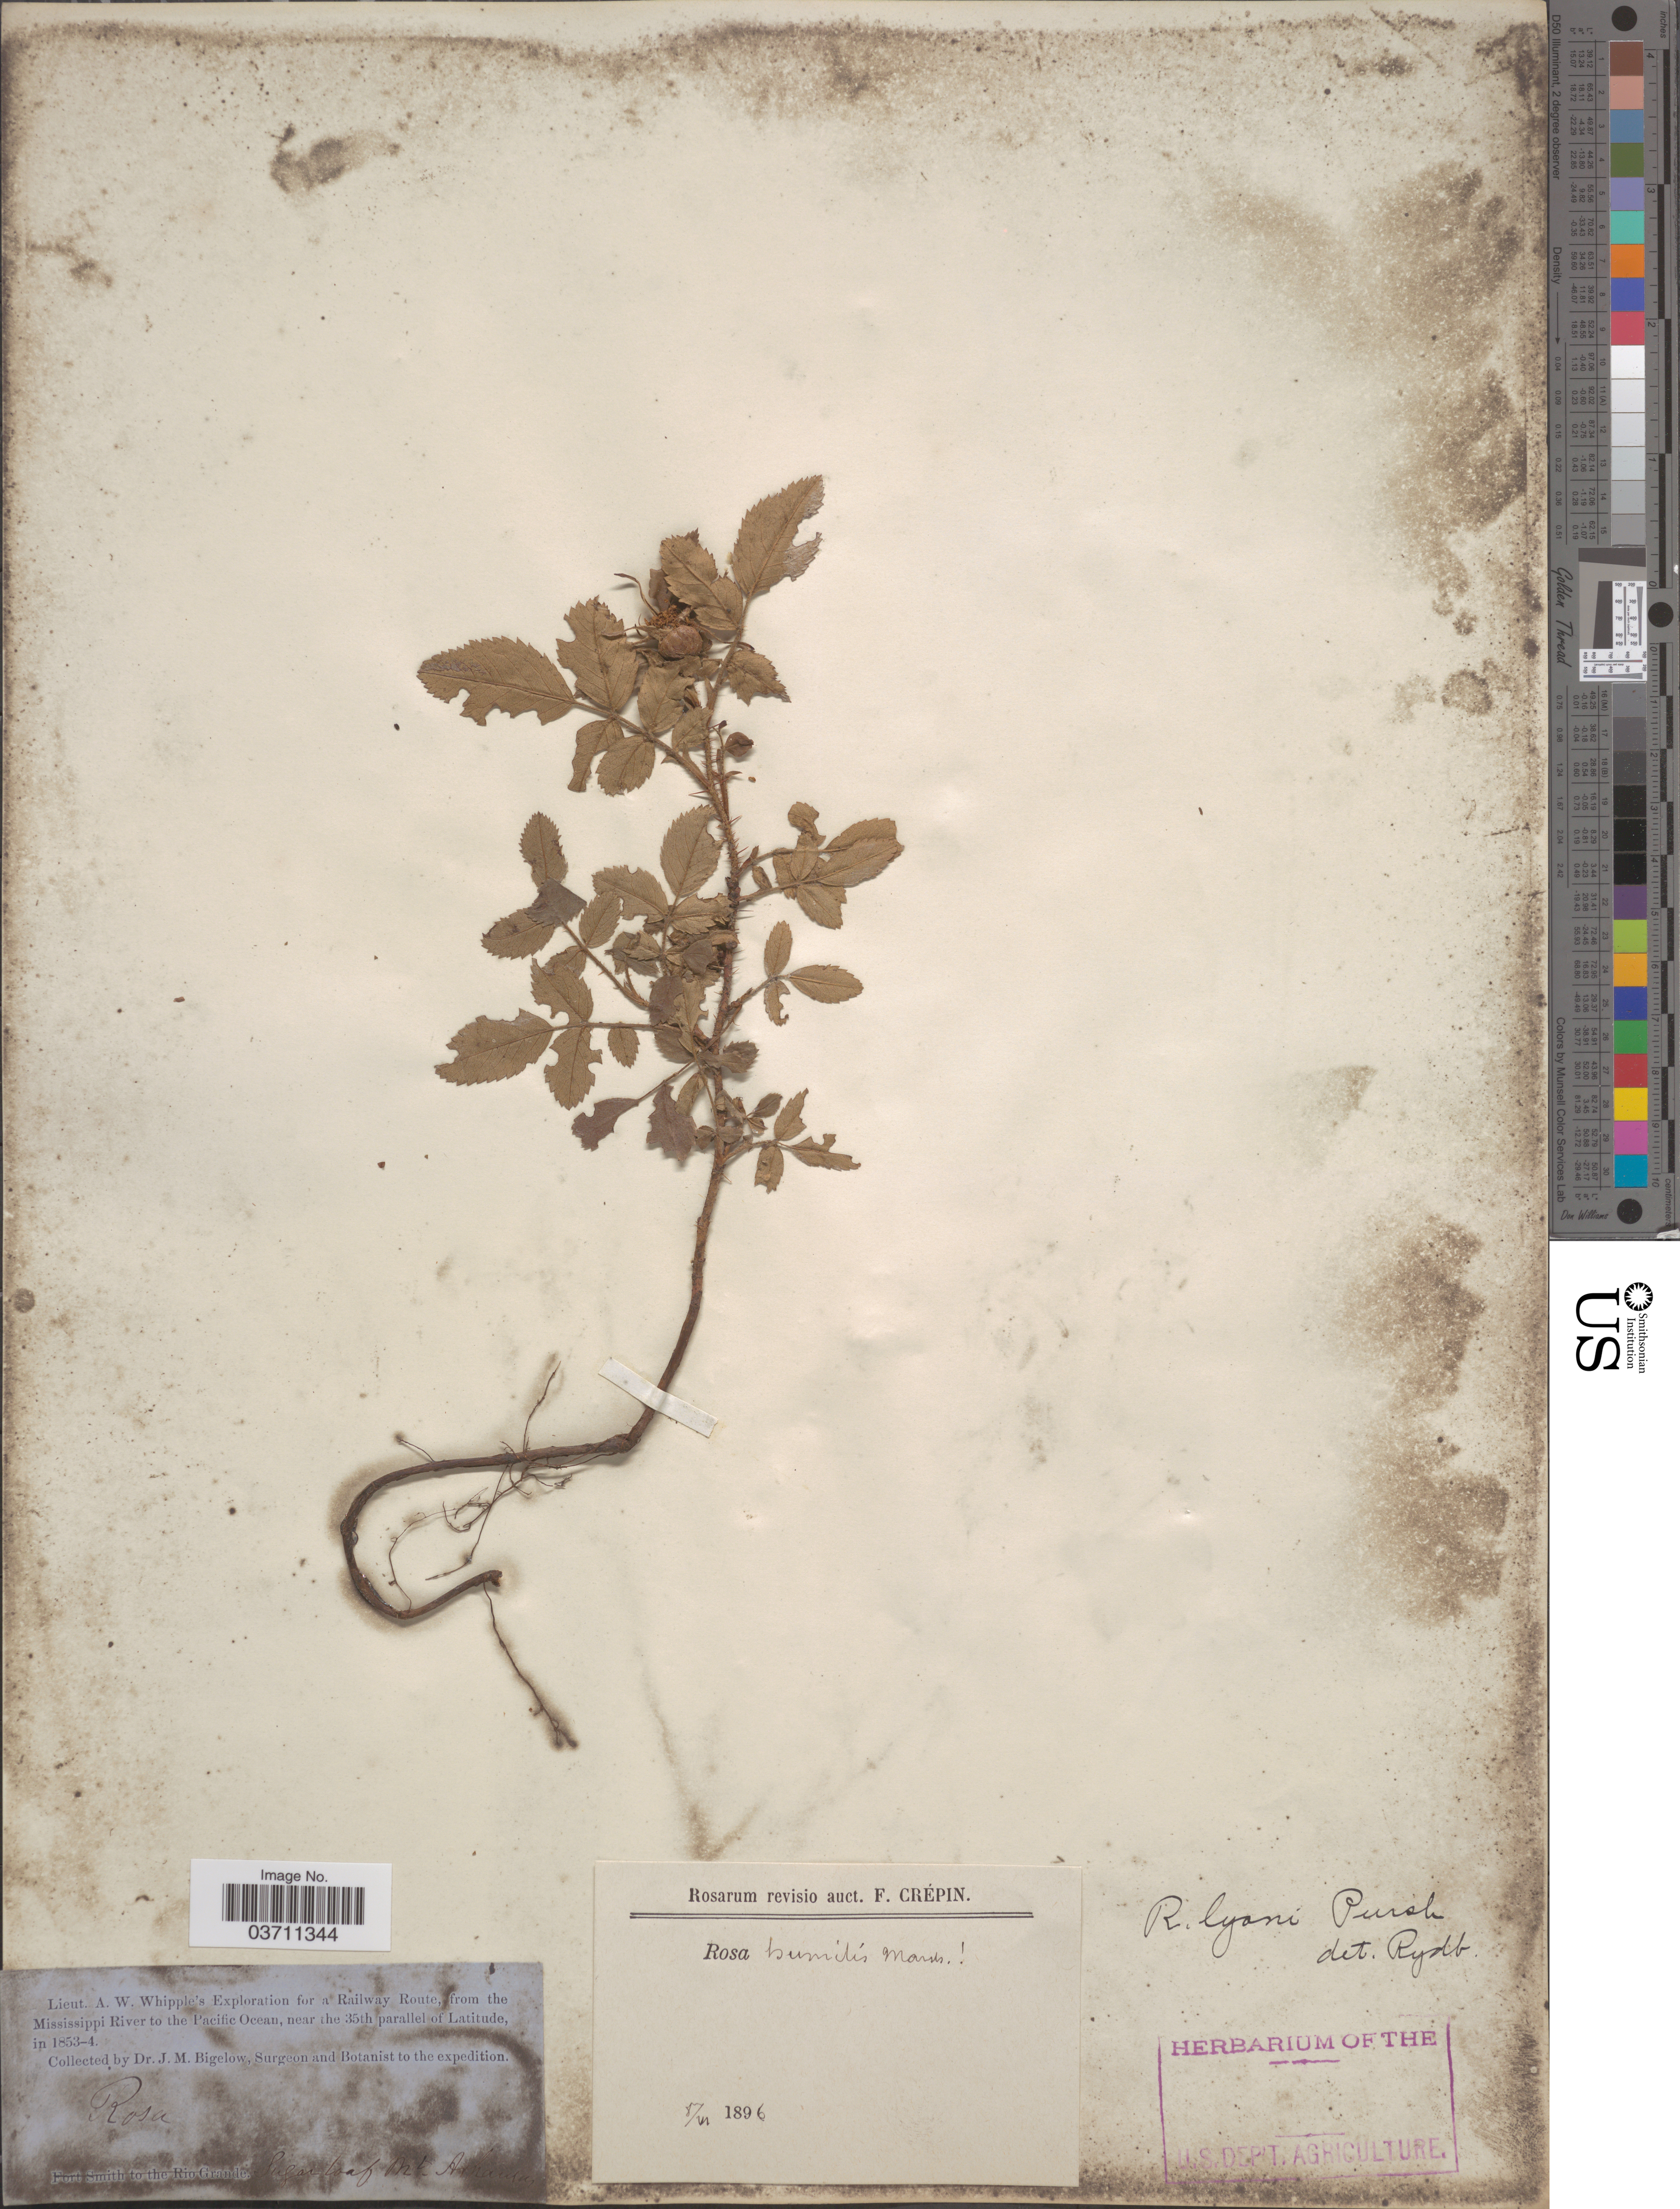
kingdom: Plantae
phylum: Tracheophyta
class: Magnoliopsida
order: Rosales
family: Rosaceae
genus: Rosa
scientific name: Rosa lyoni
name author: Pursh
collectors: J. M. Bigelow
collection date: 1853/1854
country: United States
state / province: Arkansas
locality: Railway Route, from the Mississippi River to the Pacific Ocean, near the 35th parallel of Latitude. Sugarloaf Mt.